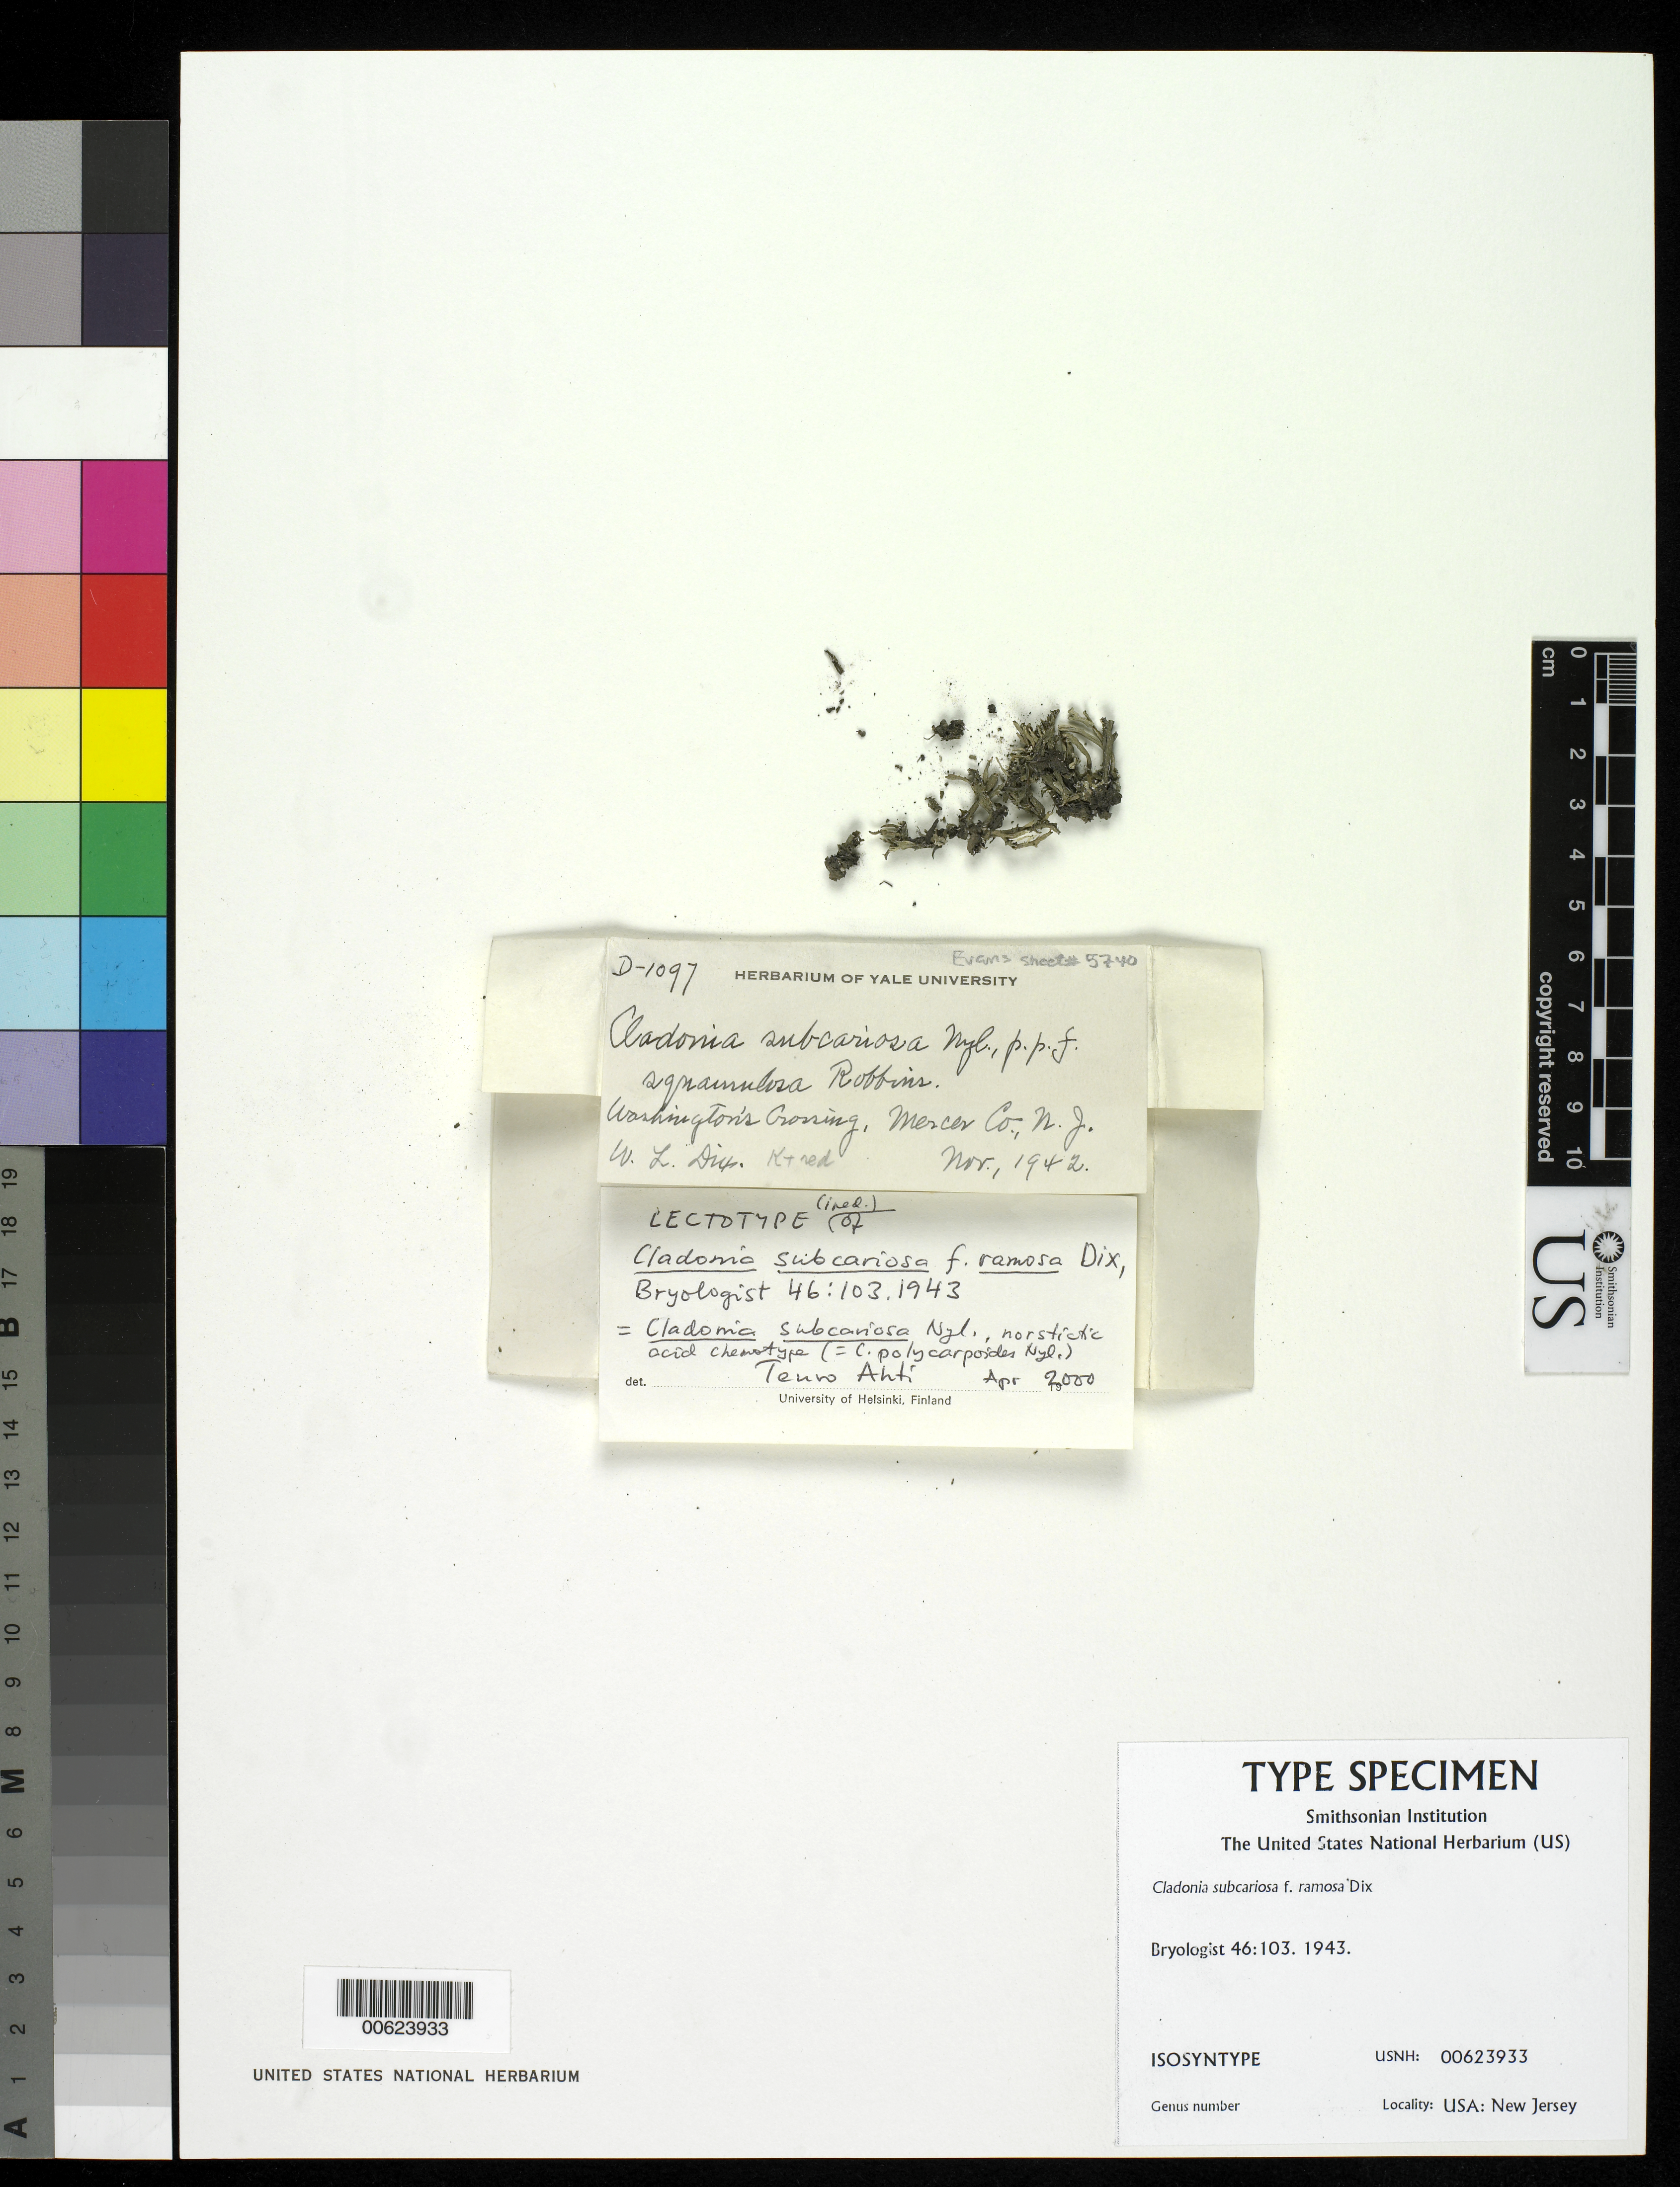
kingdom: Fungi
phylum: Ascomycota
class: Lecanoromycetes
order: Lecanorales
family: Cladoniaceae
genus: Cladonia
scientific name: Cladonia subcariosa f. ramosa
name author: Dix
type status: Isosyntype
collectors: W. Dix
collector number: D-1097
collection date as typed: Nov 1942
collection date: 1942-11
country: United States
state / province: New Jersey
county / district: Mercer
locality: Washington's Crossing.